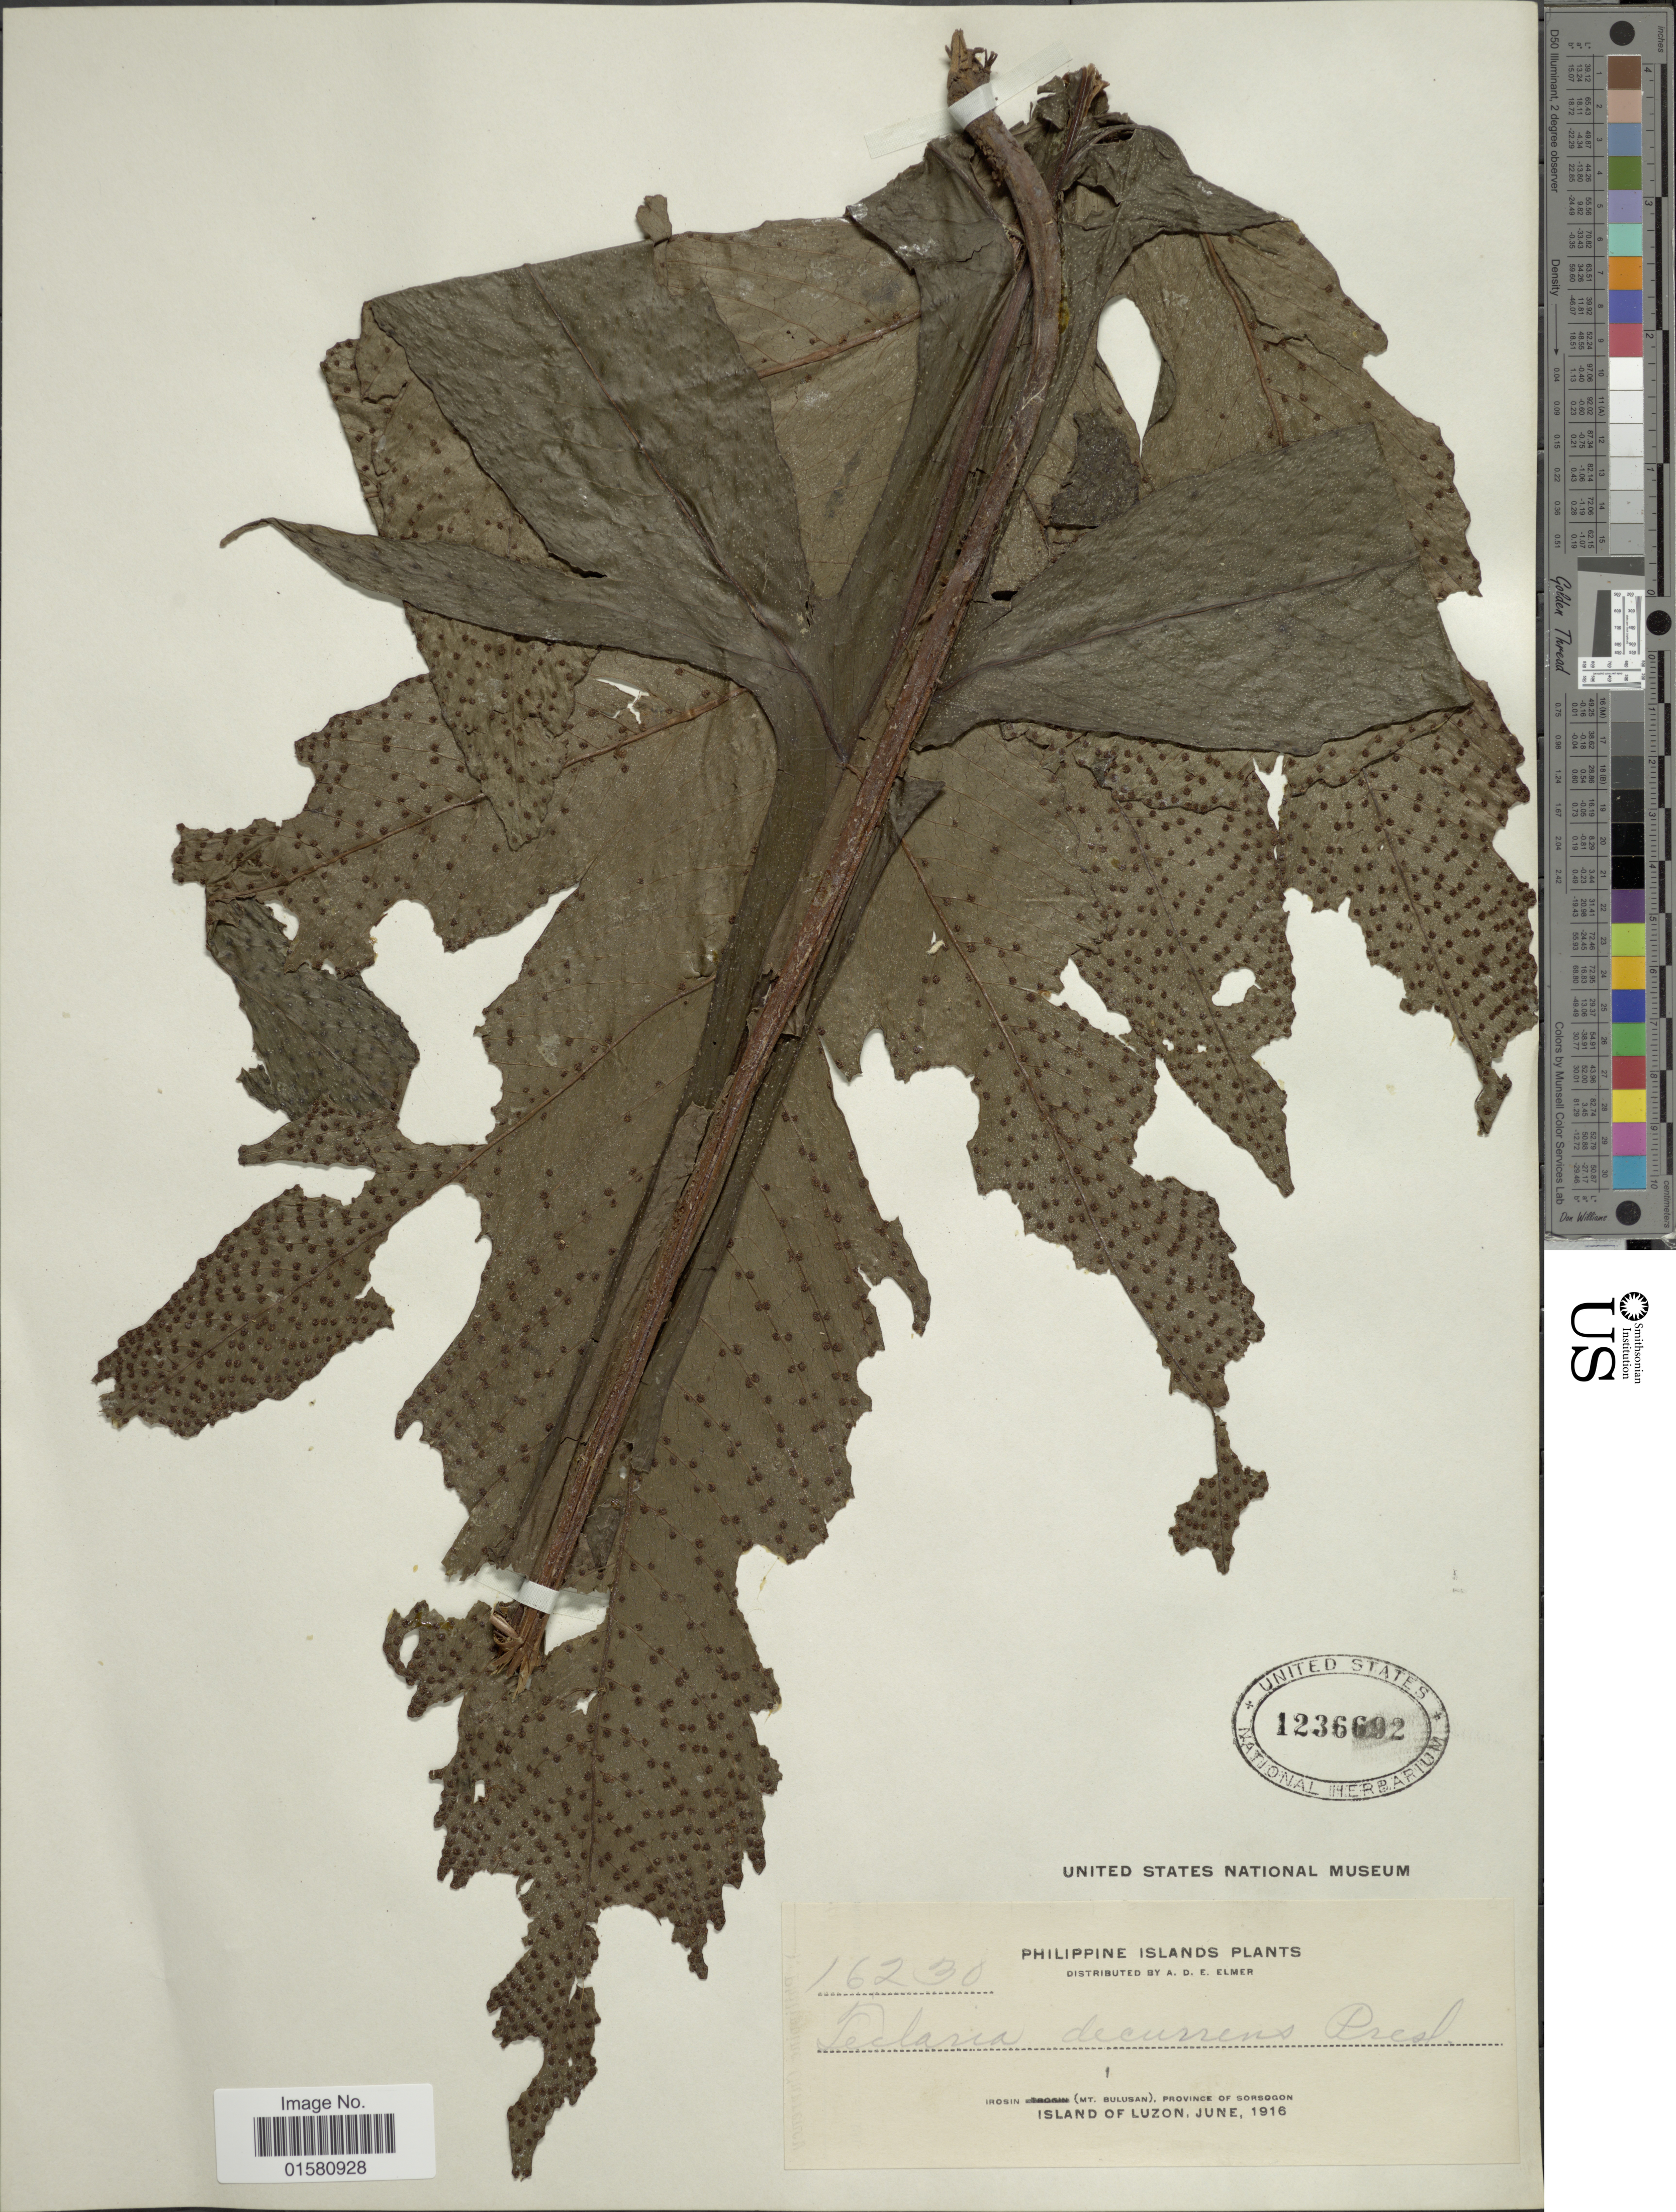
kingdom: Plantae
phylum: Tracheophyta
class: Polypodiopsida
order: Polypodiales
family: Tectariaceae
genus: Tectaria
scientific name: Tectaria decurrens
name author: (Presel.) Copel. in Elmer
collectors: A. D. E. Elmer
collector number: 16230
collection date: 1916-06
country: Philippines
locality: Irosin (mt. Bulusan), Province of Sorsogon. Island of Luzon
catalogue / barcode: US 1236692